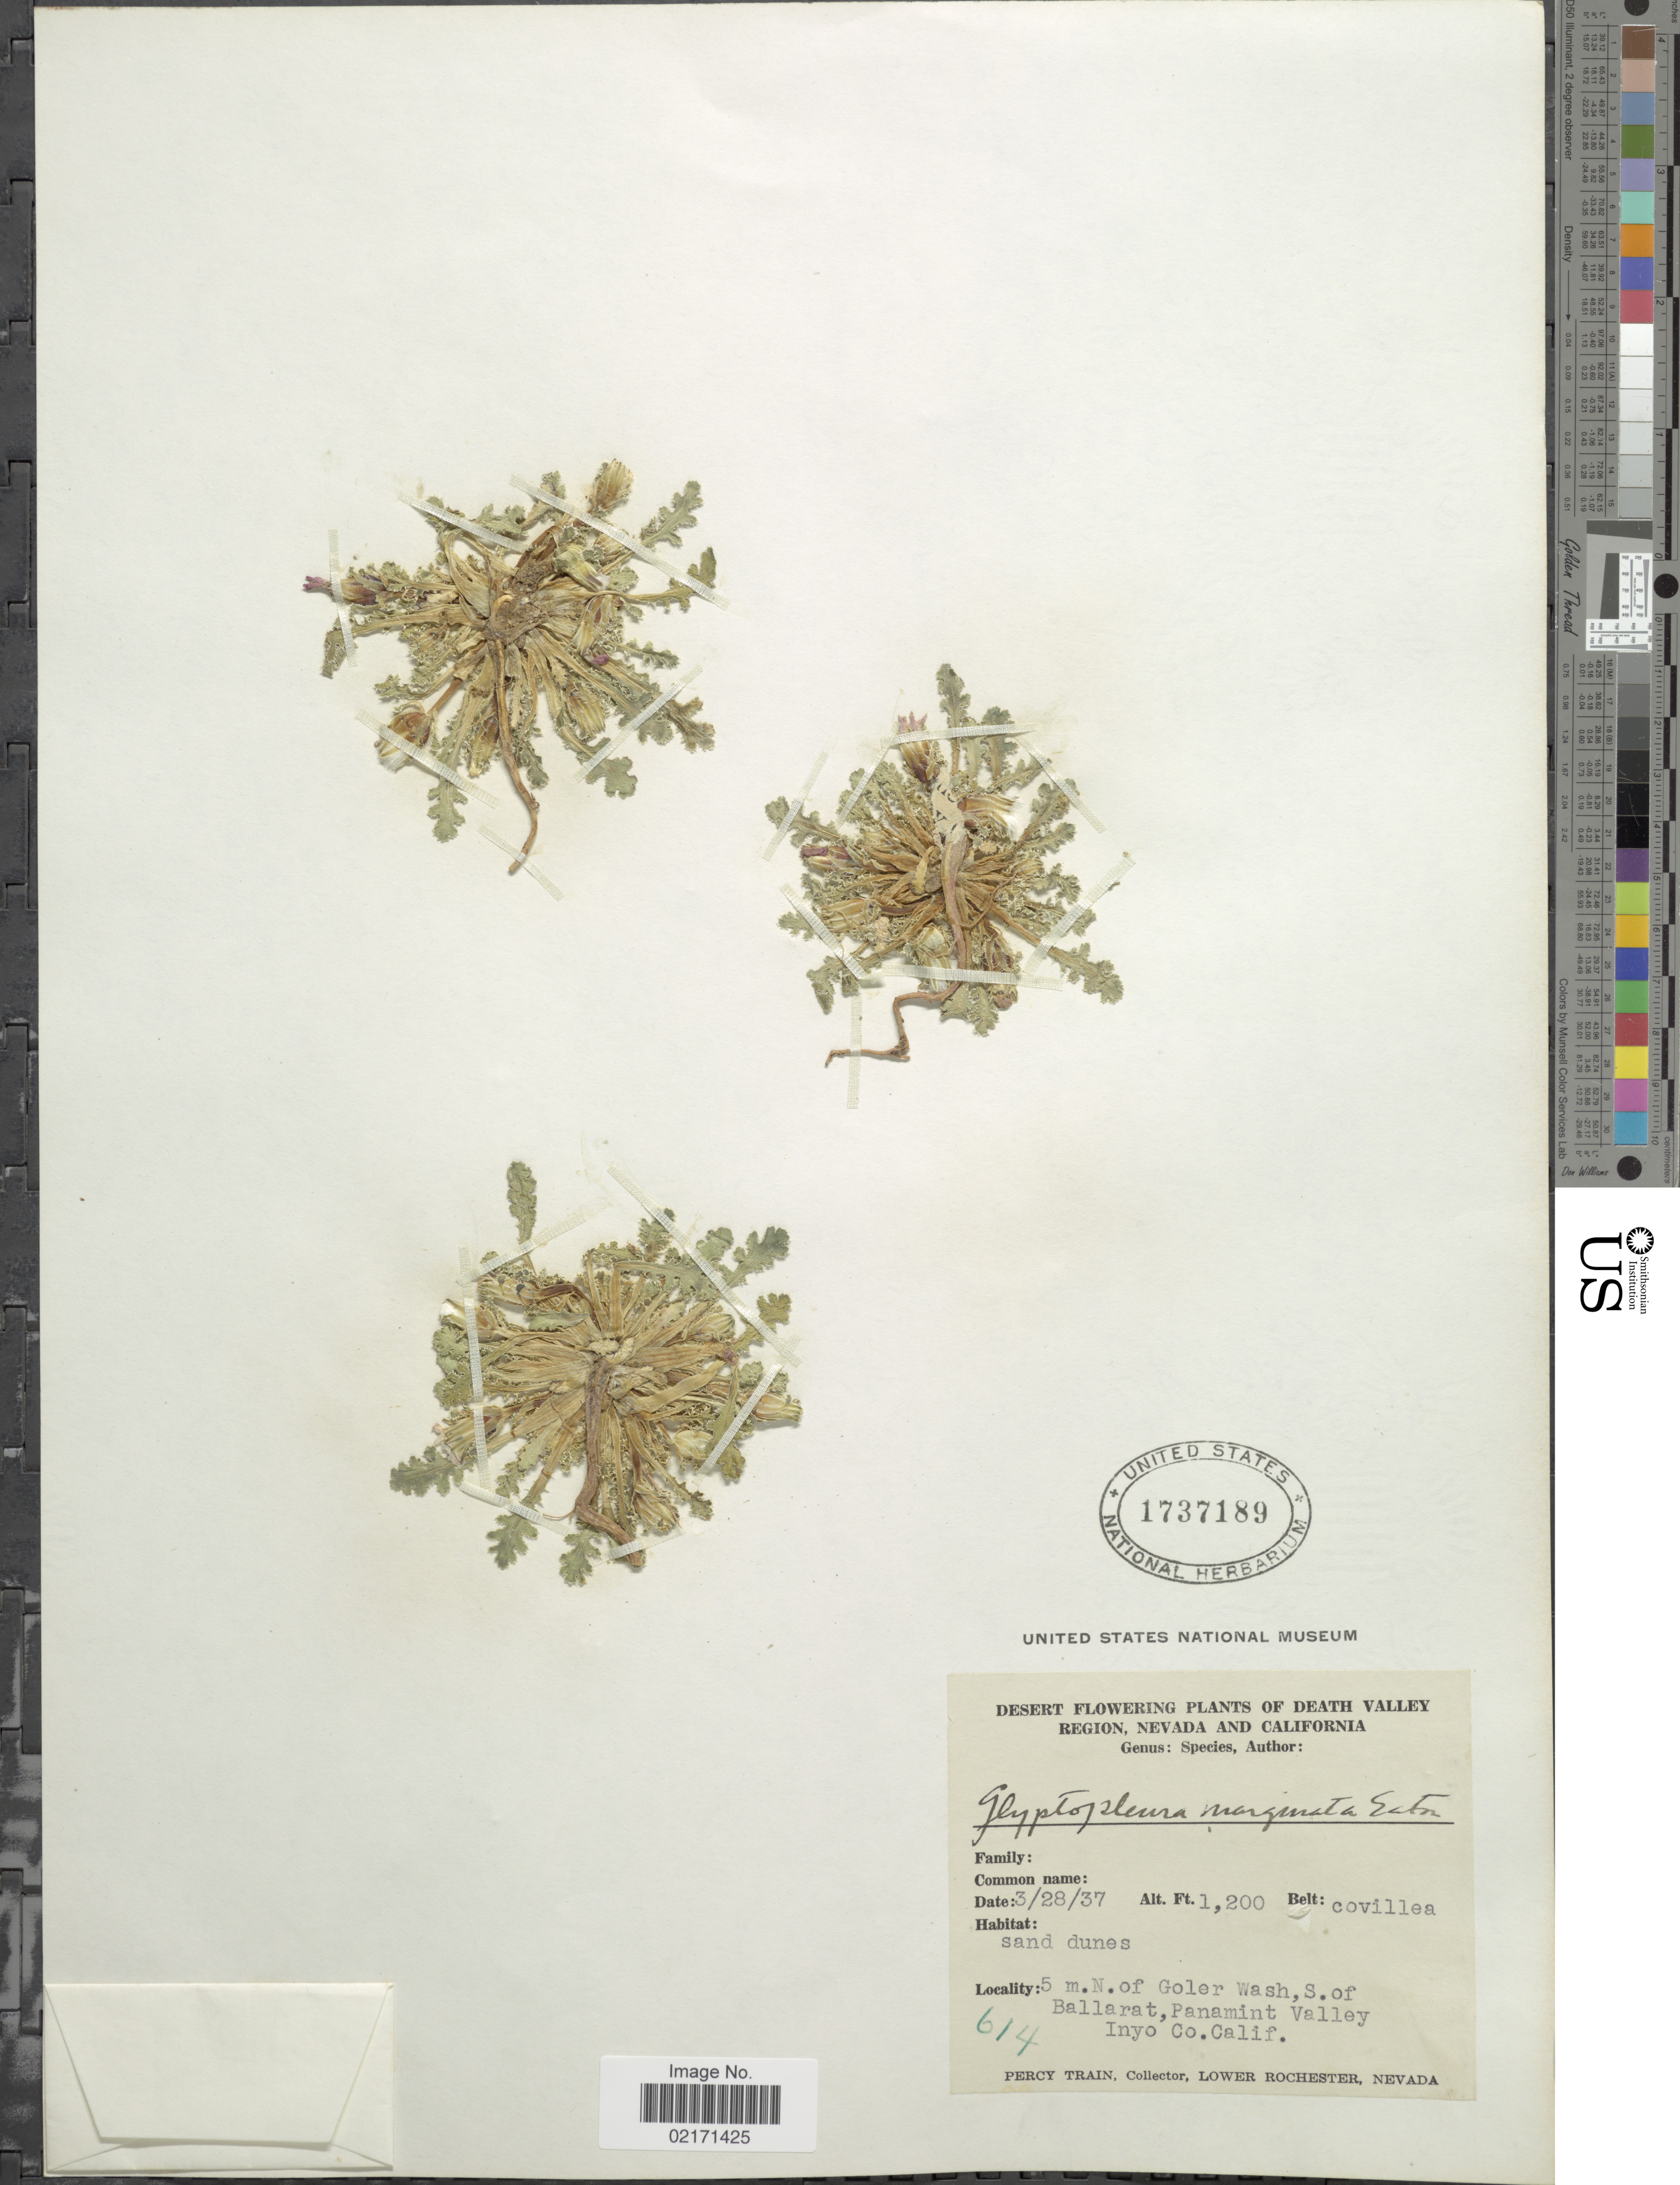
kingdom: Plantae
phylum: Tracheophyta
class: Magnoliopsida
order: Asterales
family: Asteraceae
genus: Glyptopleura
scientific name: Glyptopleura marginata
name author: D.C. Eaton in C. King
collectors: P. Train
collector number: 614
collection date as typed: Transcribed d/m/y: 28/3/37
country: United States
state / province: California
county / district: Inyo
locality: Death Valley Region, Nevada and California, 5 m. N. of Goler Wash, S. of Ballarat, Panamint Valley, Inyo Co., Calif.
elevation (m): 366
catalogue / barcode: US 1737189